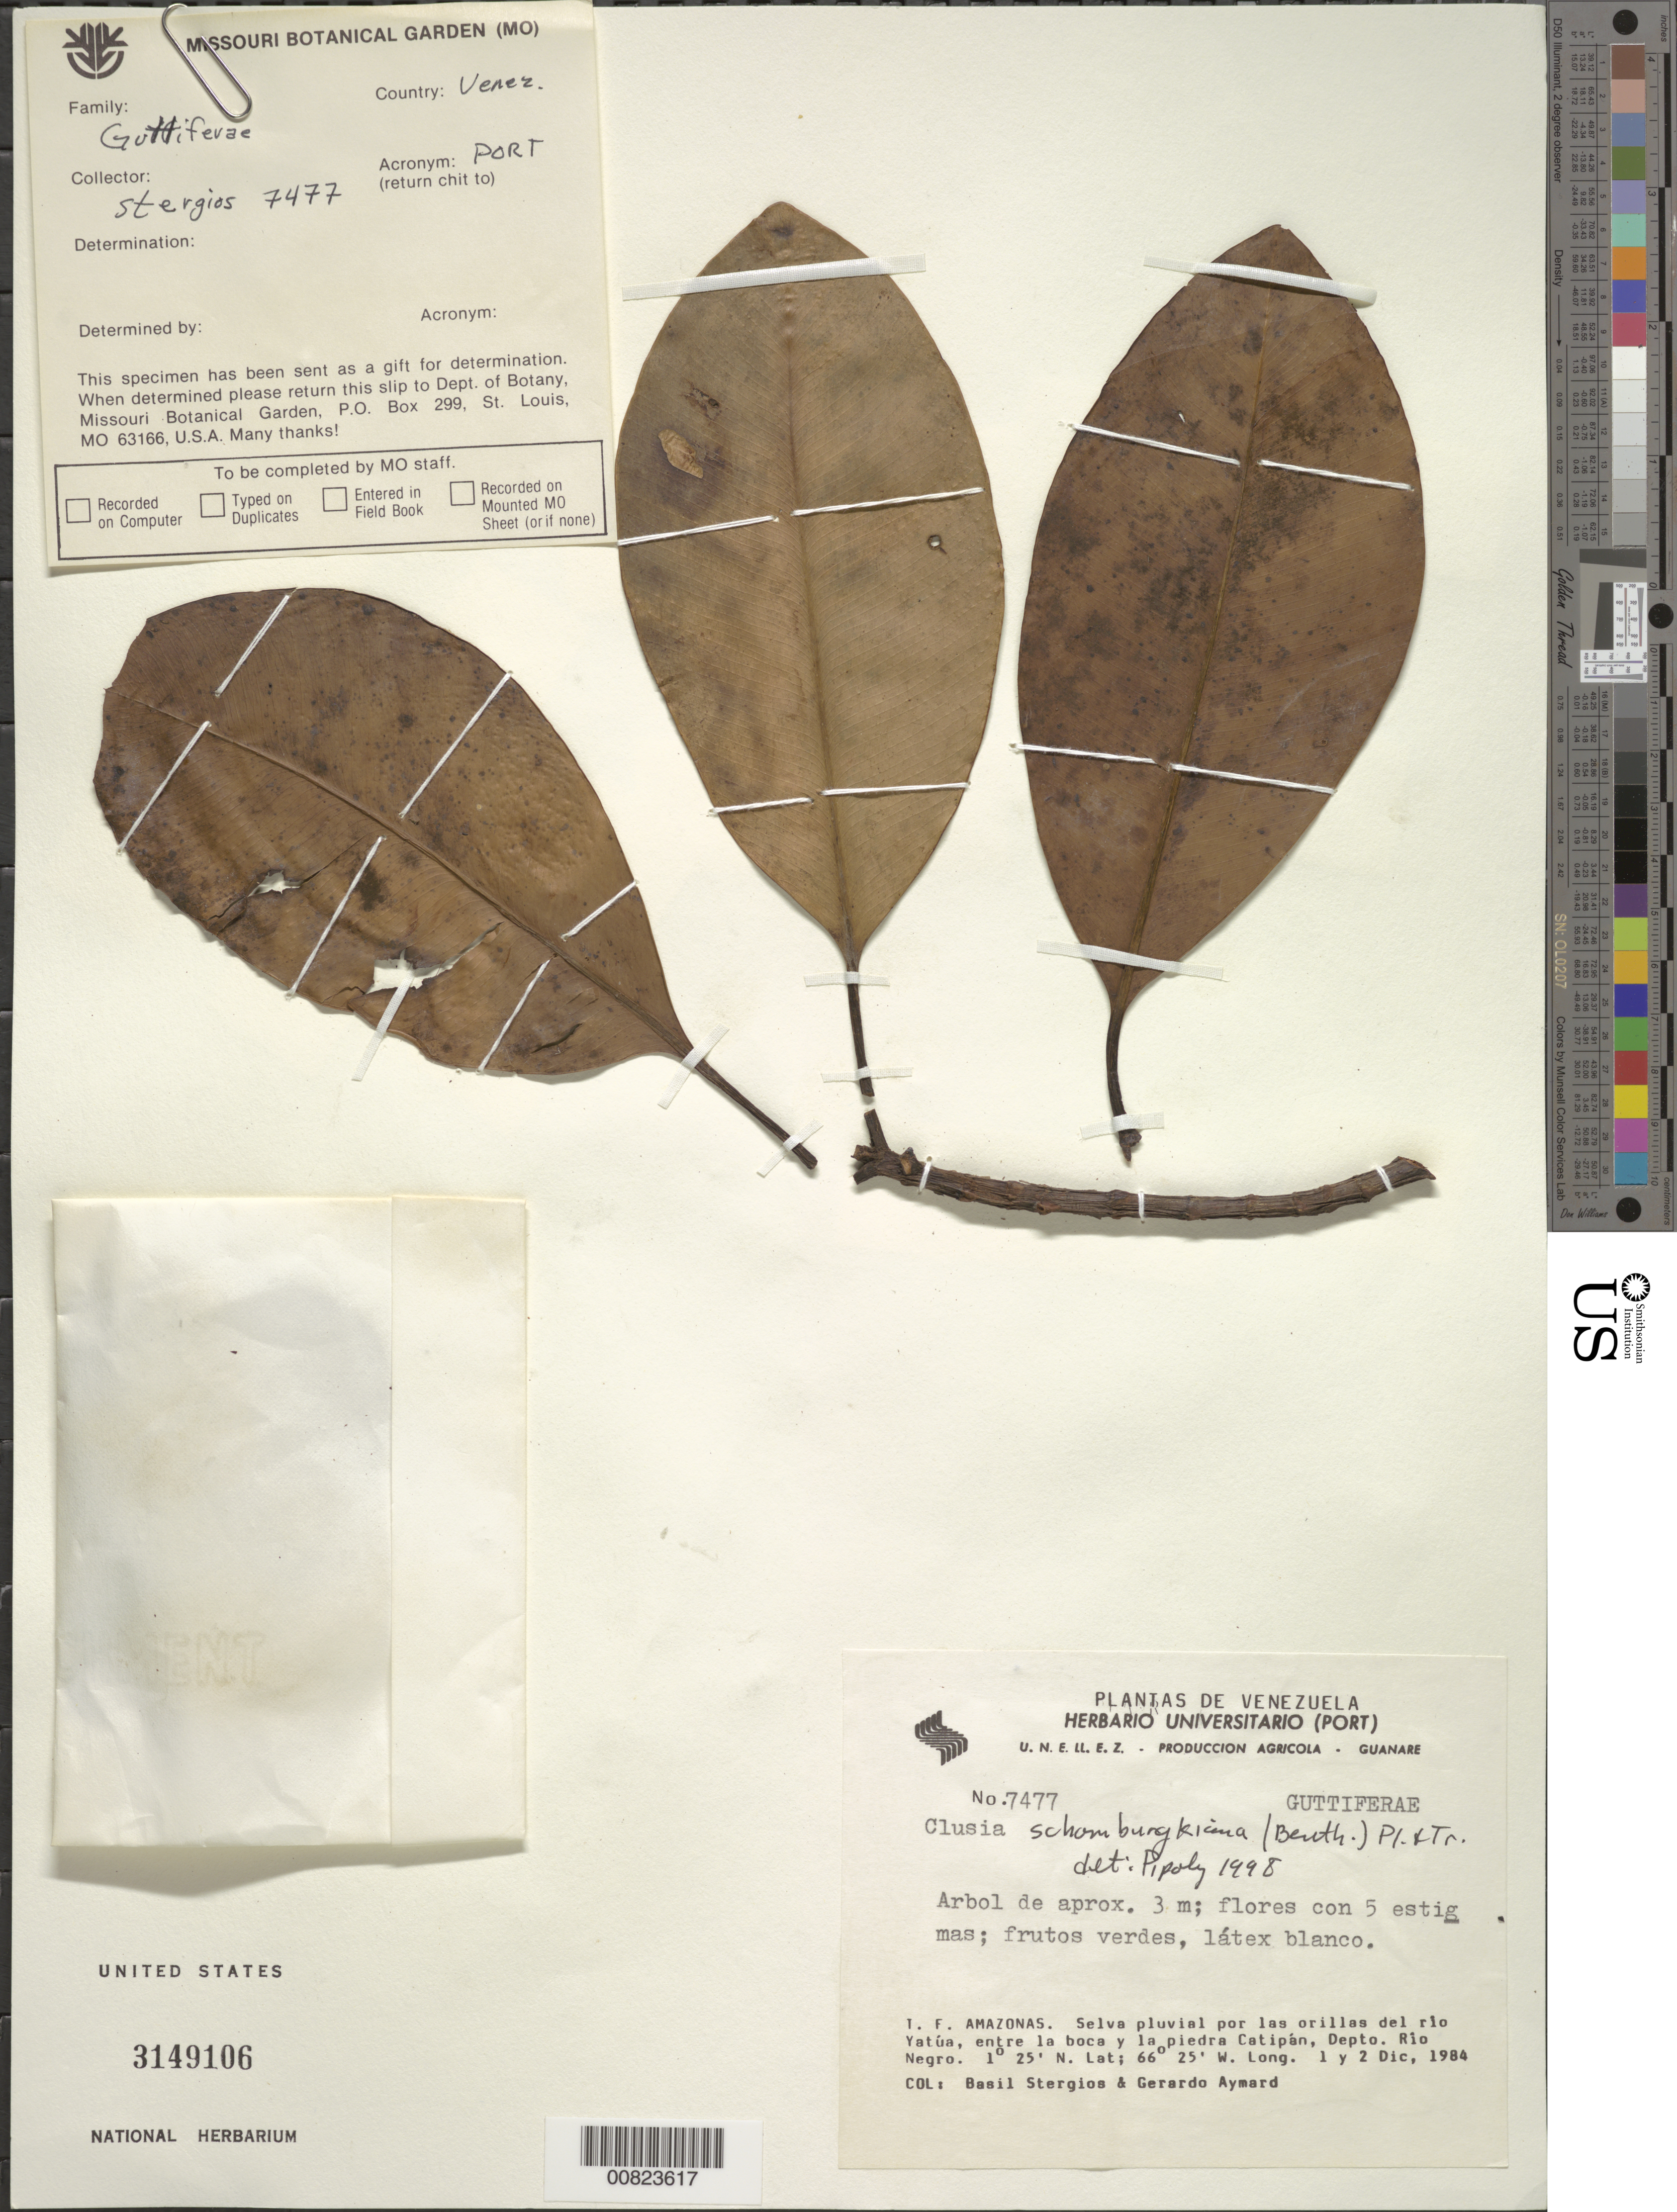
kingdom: Plantae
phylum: Tracheophyta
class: Magnoliopsida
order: Malpighiales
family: Clusiaceae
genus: Clusia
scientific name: Clusia schomburgkiana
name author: (Planch. & Triana) Benth. ex Engl.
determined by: Pipoly, J. J., III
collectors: B. G. Stergios & G. A. Aymard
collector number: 7477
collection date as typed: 1-Dec-84 and 2-Dec-84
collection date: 1984-12-01,1984-12-02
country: Venezuela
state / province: Amazonas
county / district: Río Negro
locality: Río Yatua, orillas, entre la boca y la piedra Catipan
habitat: Selva pluvial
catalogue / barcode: US 3149106